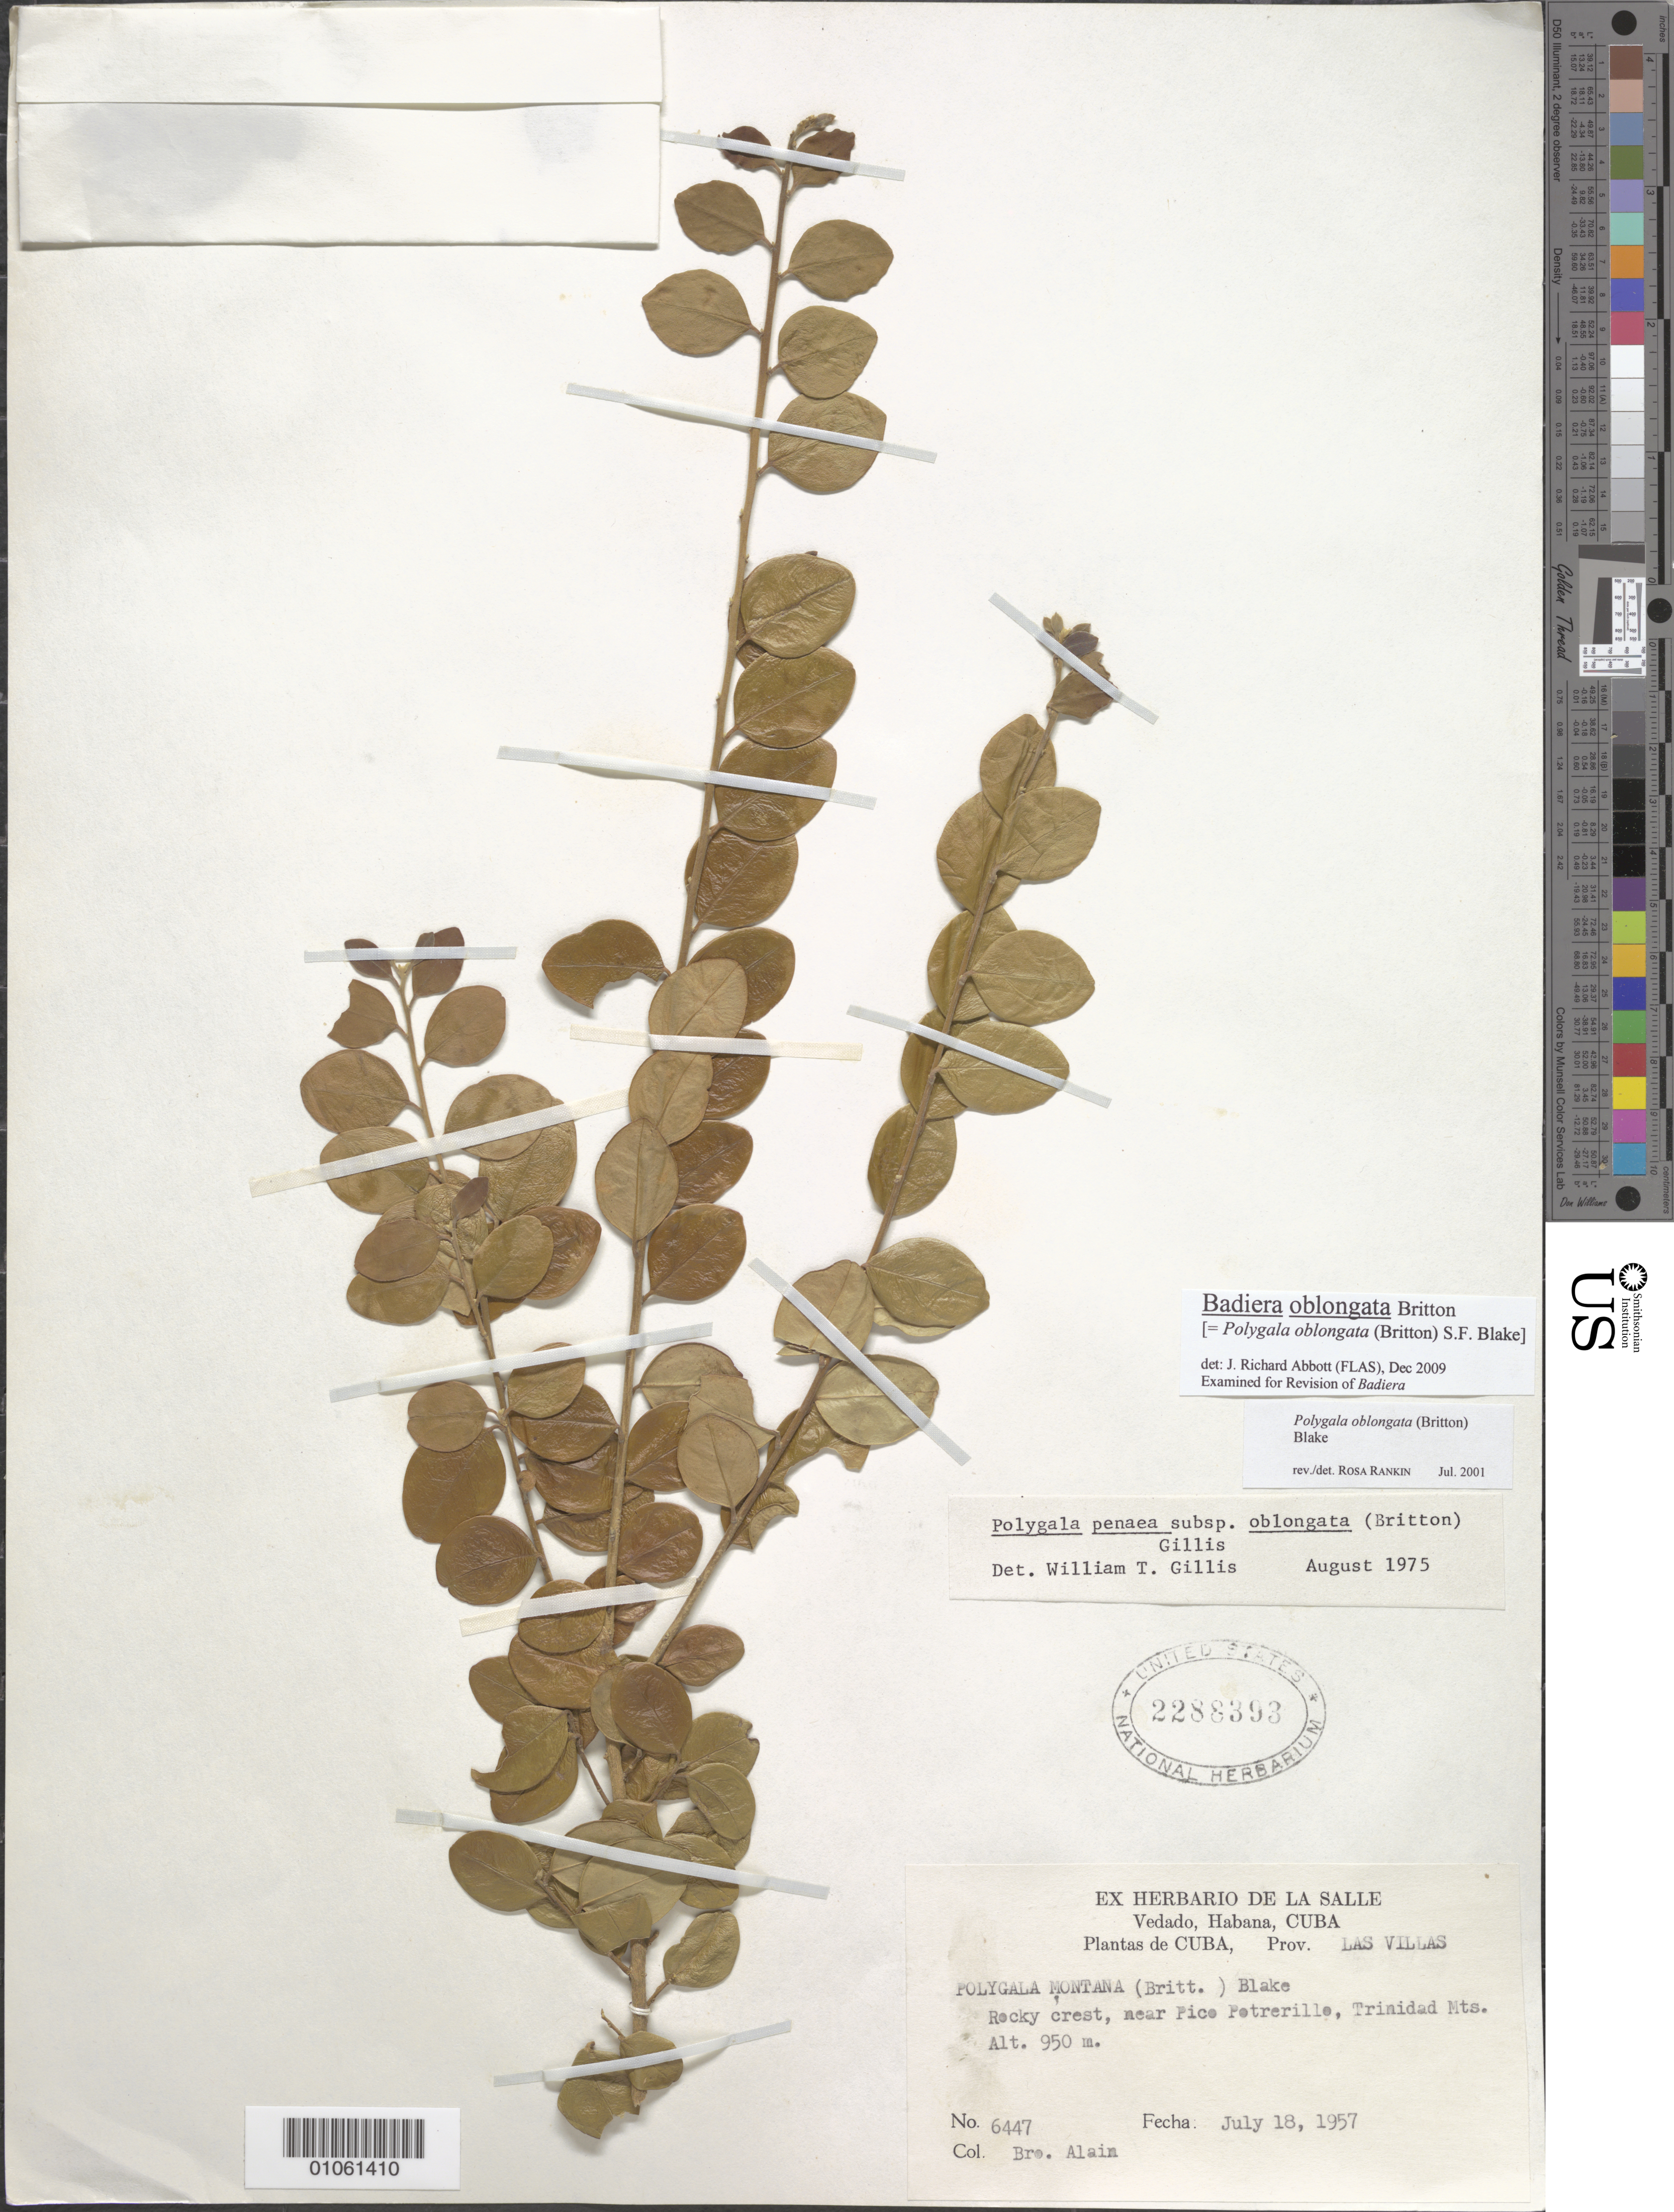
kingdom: Plantae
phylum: Tracheophyta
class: Magnoliopsida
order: Fabales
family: Polygalaceae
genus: Badiera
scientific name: Badiera oblongata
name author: Britton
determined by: Abbott, J. R., (FLAS)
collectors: A. H. Liogier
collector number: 6447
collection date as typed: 18 Jul 1957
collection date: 1957-07-18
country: Cuba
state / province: Las Villas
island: Cuba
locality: Pico Petrerillo, Trinidad Mts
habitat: Rocky crest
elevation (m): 950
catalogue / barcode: US 2288393